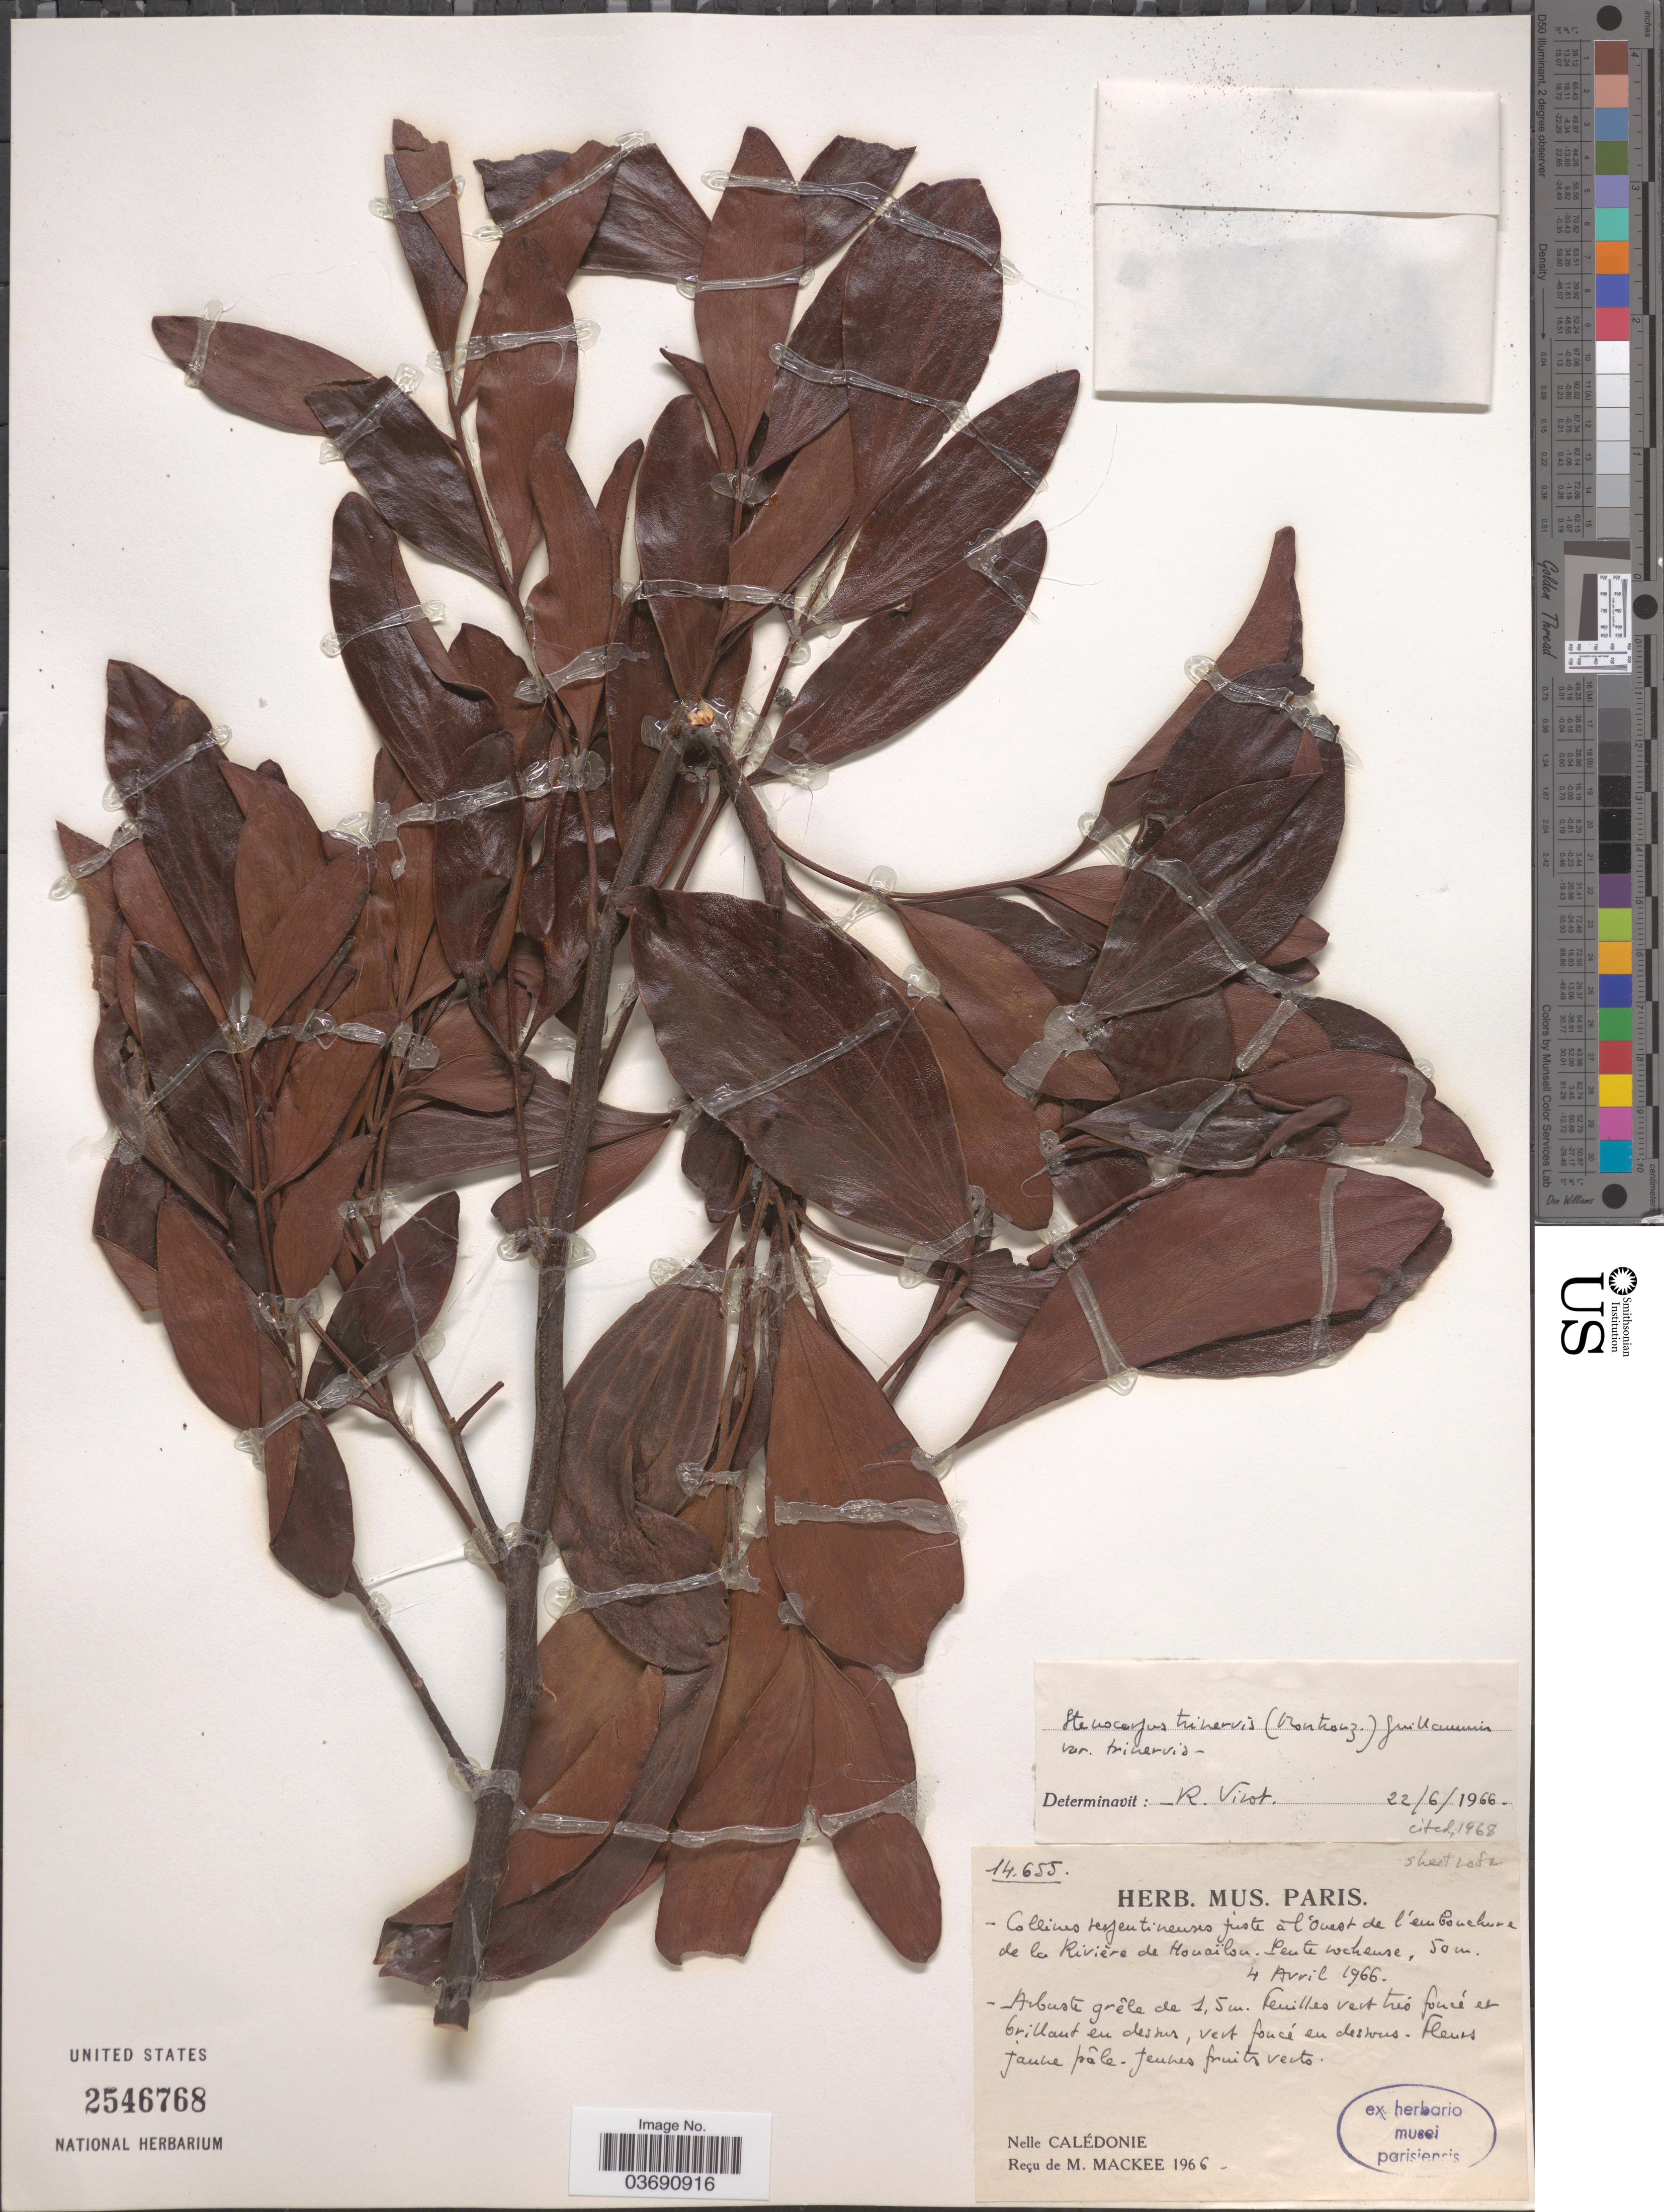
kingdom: Plantae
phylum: Tracheophyta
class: Magnoliopsida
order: Proteales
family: Proteaceae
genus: Stenocarpus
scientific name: Stenocarpus trinervis var. trinervis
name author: (Montrouz.) Guillaumin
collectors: M. Mackee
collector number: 14655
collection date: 1966-04-04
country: New Caledonia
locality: Collines serpentineuses juste á l'Ouest de l'embouchure de la Rivière de Houaïlou. Nelle Calédonie.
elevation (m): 50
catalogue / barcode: US 2546768